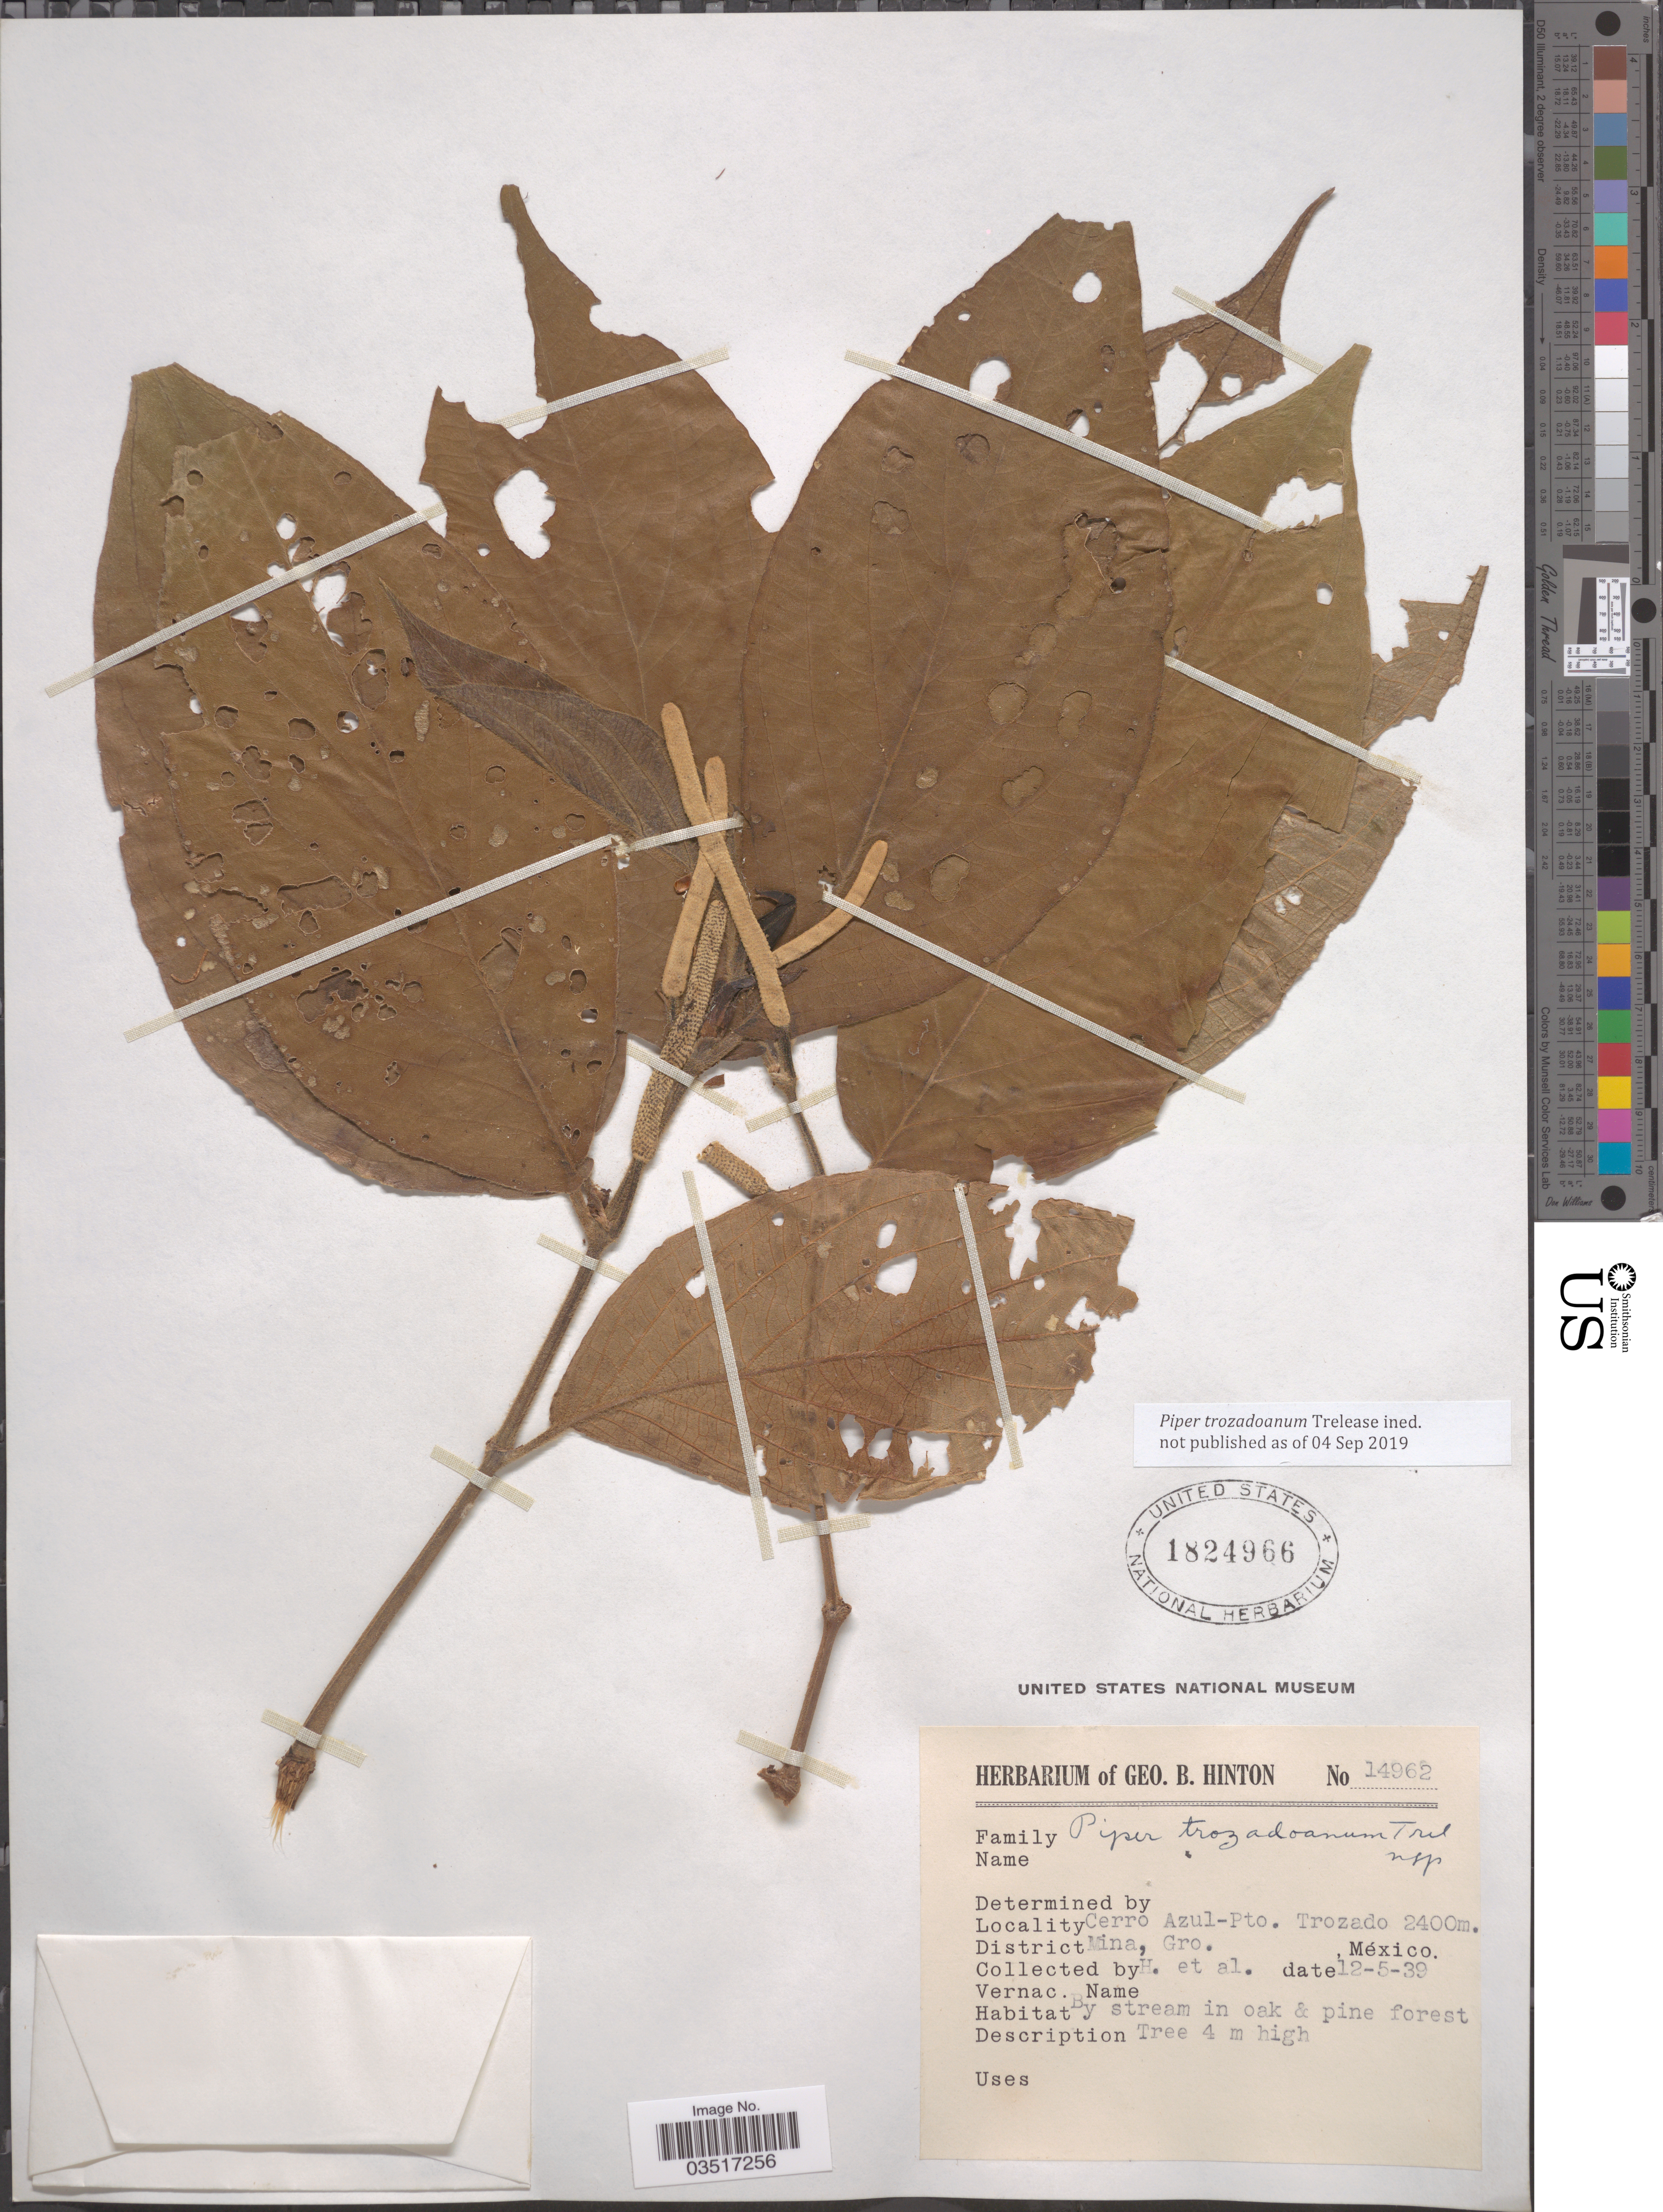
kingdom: Plantae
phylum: Tracheophyta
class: Magnoliopsida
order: Piperales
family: Piperaceae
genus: Piper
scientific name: Piper sp.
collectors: G. B. Hinton & et al.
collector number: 14962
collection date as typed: Transcribed d/m/y: 12/5/39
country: Mexico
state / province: Guerrero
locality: Cerro Azul-Pto. Trozado. District Mina.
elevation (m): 2400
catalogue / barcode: US 1824966